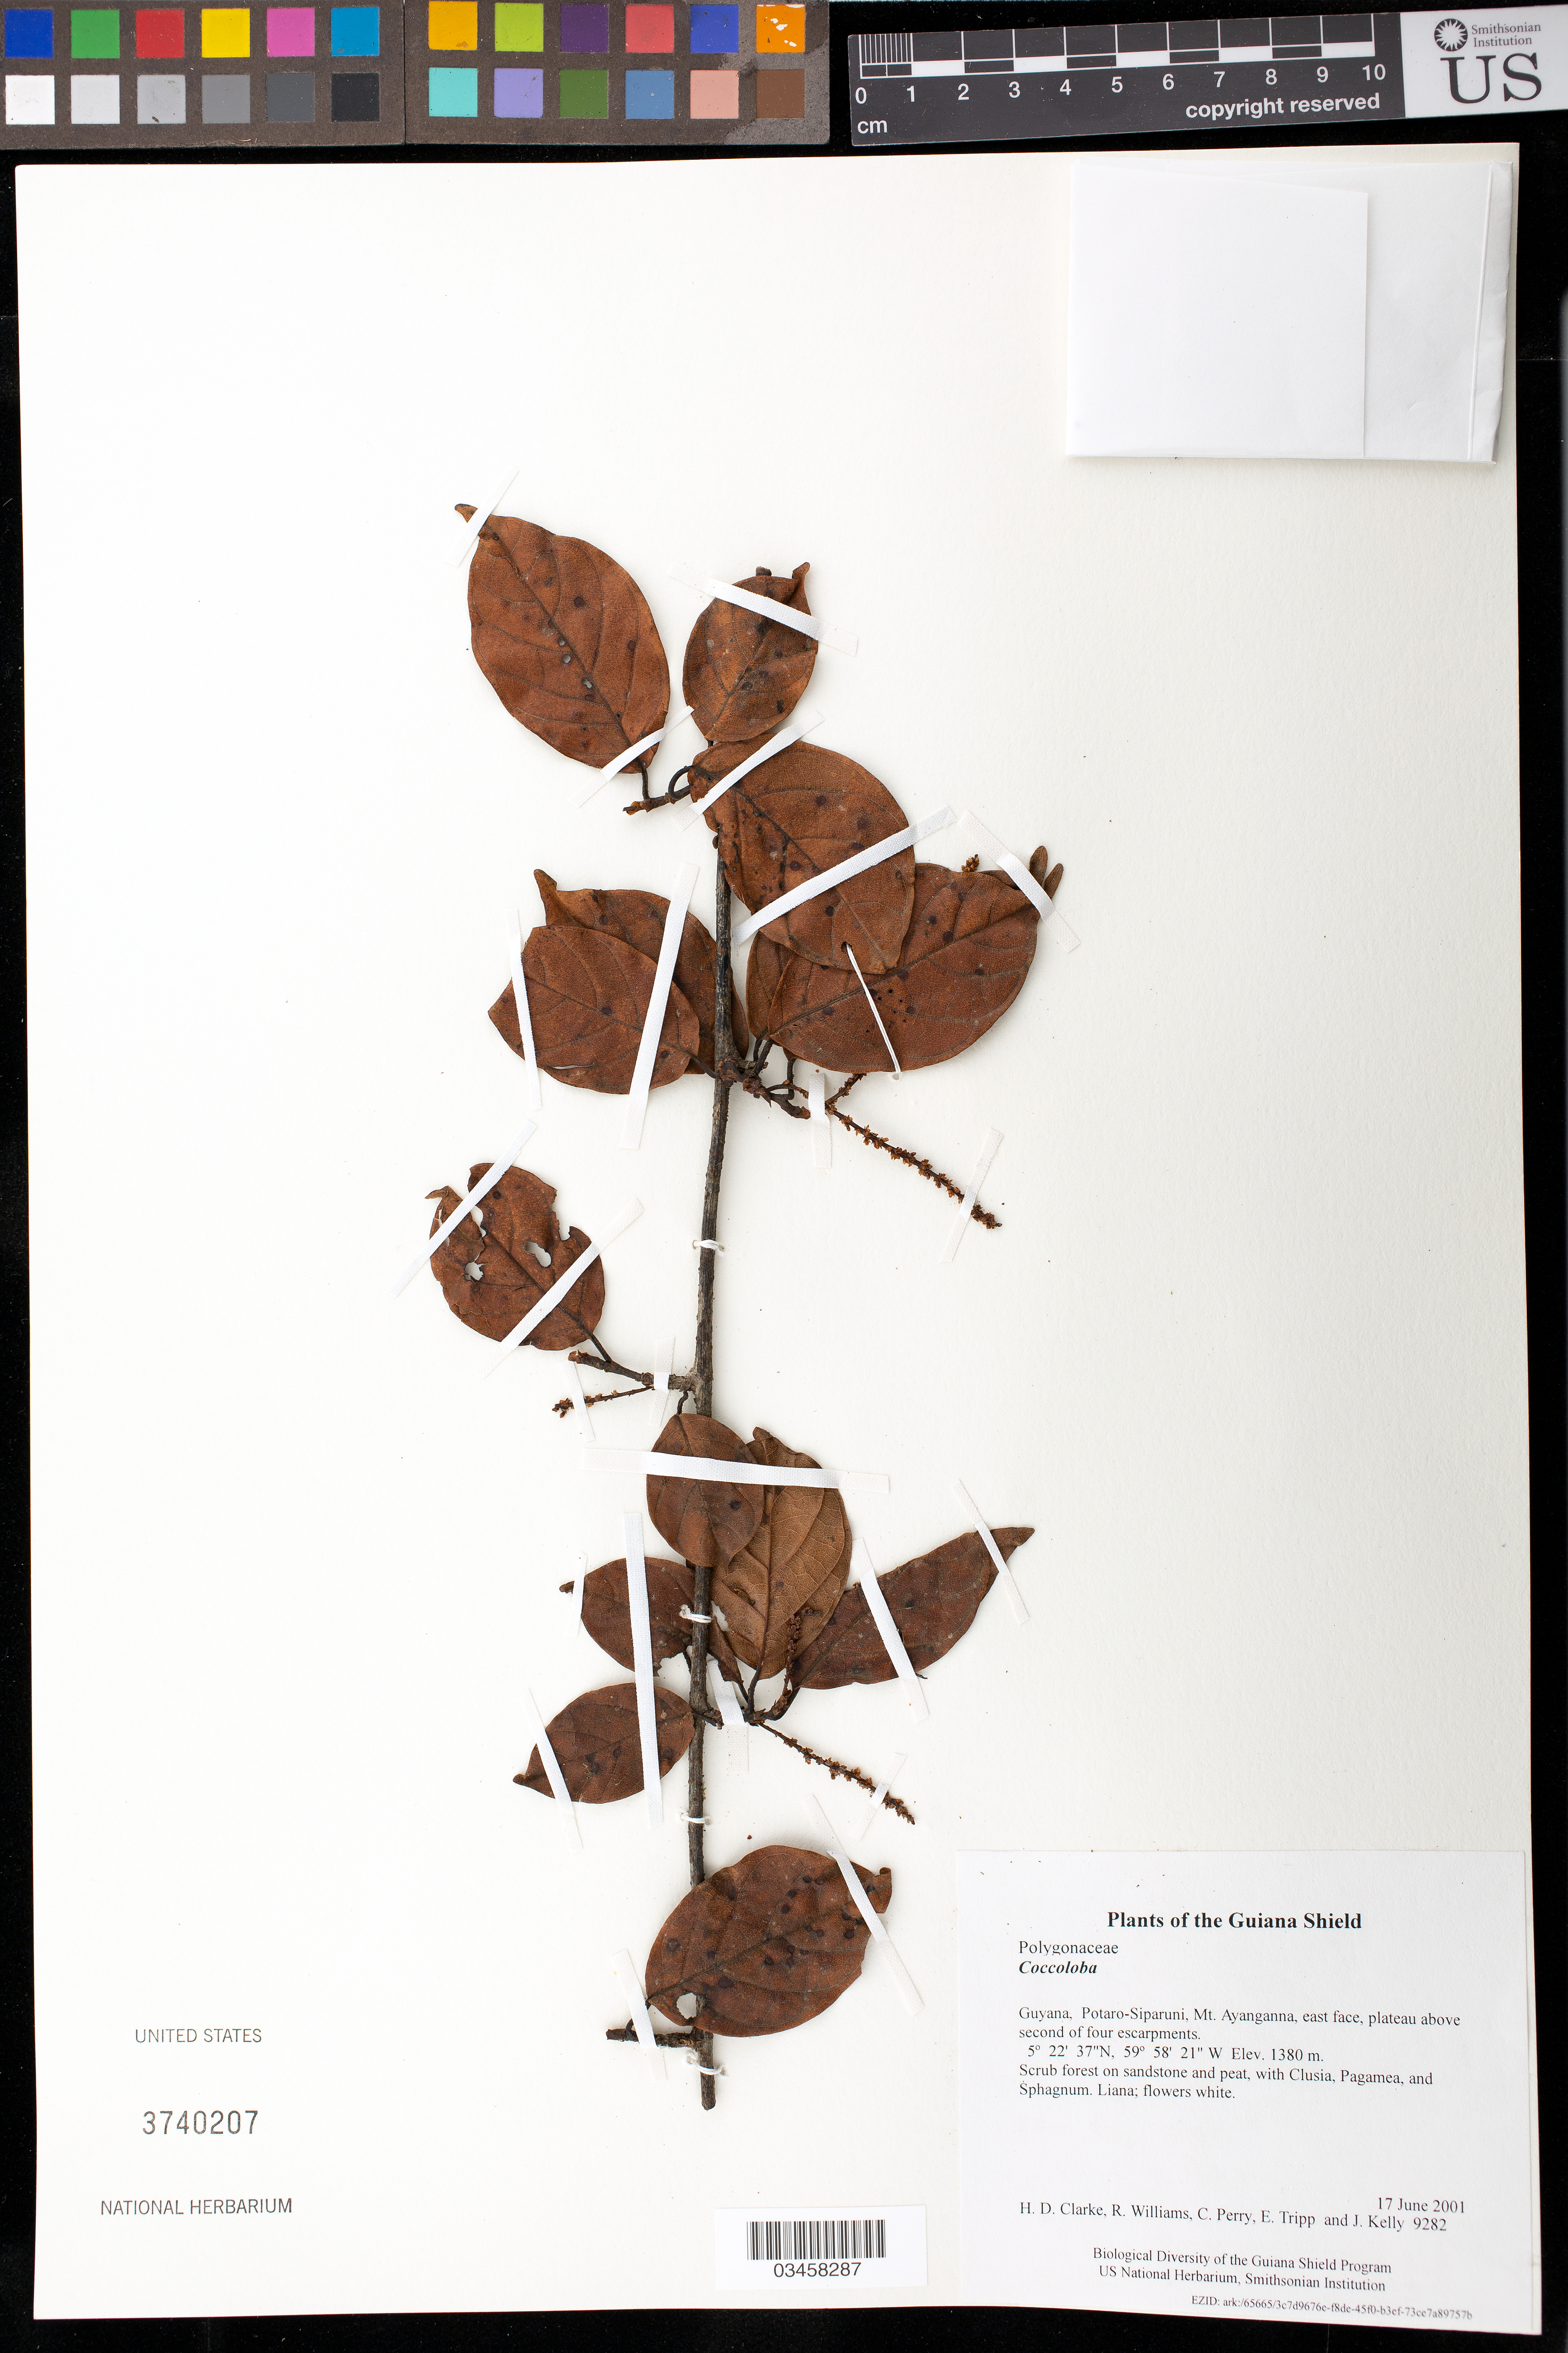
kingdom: Plantae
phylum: Tracheophyta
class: Magnoliopsida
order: Caryophyllales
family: Polygonaceae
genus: Coccoloba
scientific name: Coccoloba sp.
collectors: H. D. Clarke, R. Williams, C. Perry, E. Tripp & J. Kelly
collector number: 9282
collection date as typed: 17 June 2001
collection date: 2001-06-17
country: Guyana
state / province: Potaro-Siparuni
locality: Mt. Ayanganna, east face, plateau above second of four escarpments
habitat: Scrub forest on sandstone and peat, with Clusia, Pagamea, and Sphagnum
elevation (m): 1380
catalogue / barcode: US 3740207